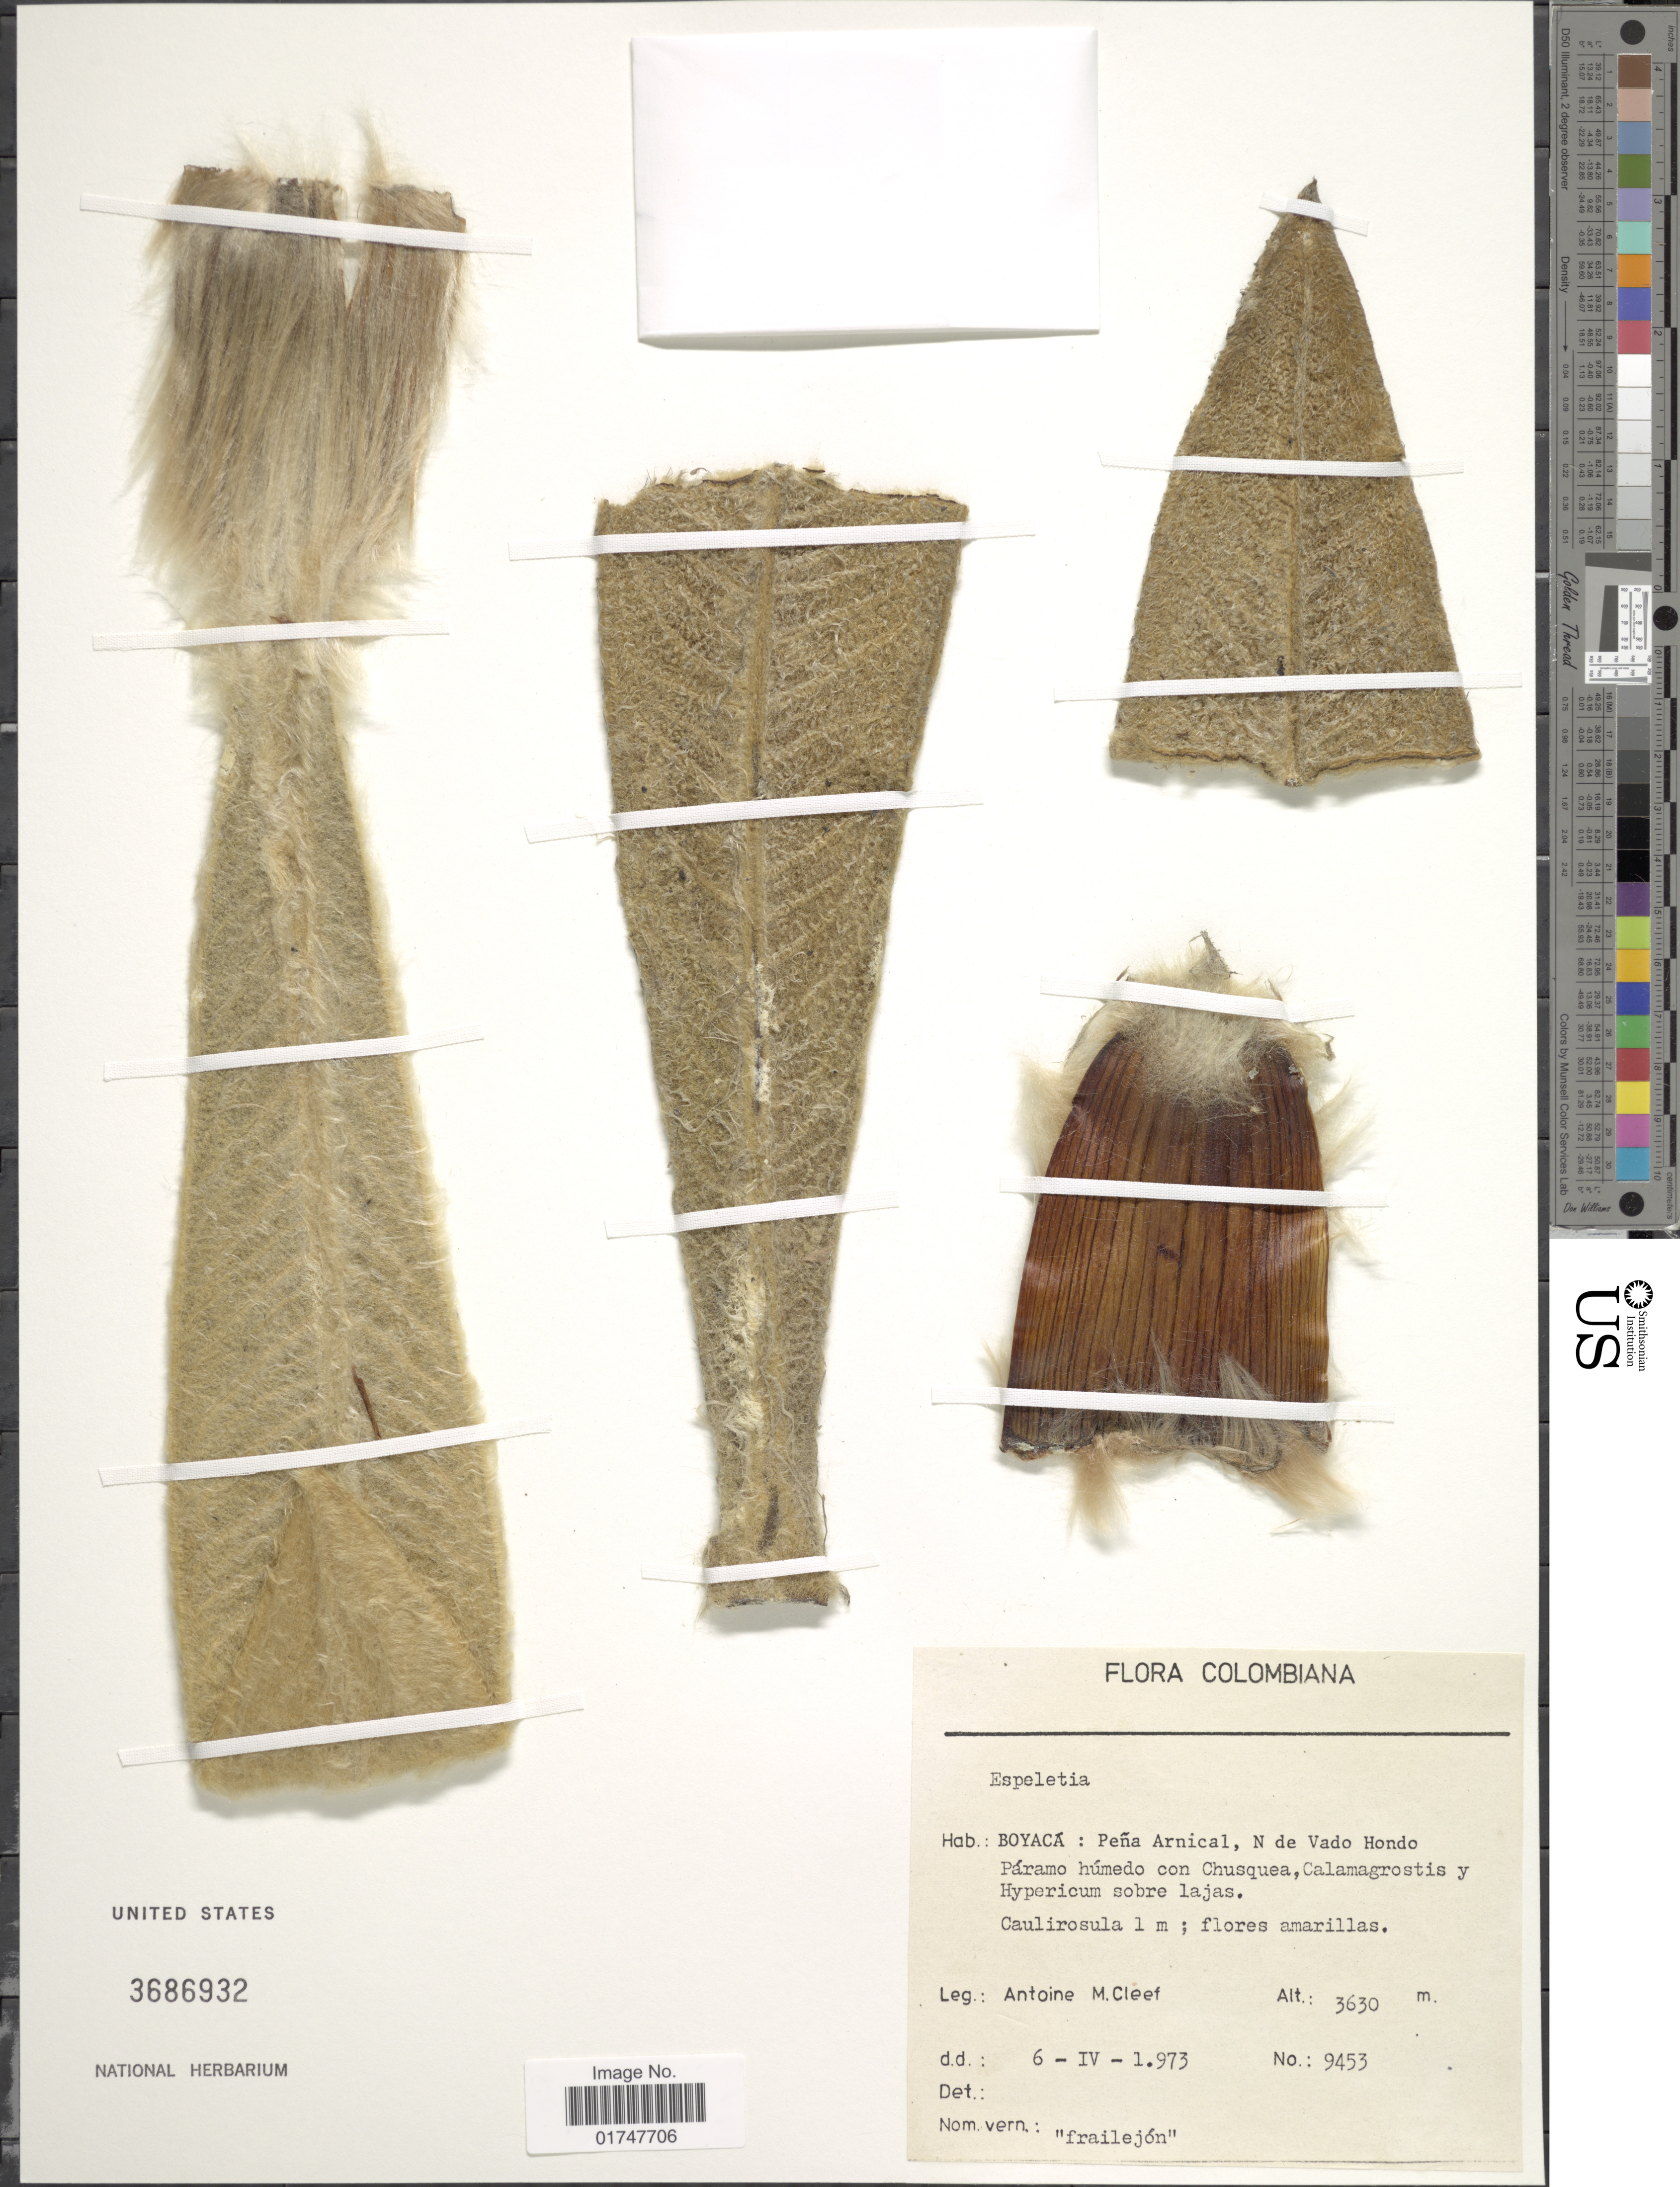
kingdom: Plantae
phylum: Tracheophyta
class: Magnoliopsida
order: Asterales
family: Asteraceae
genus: Espeletia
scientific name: Espeletia sp.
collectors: A. M. Cleef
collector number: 9453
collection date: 1973-04-06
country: Colombia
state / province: Boyacá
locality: Peña Arnical, N de Vado Hondo Páramo húmedo con Chusquea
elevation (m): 3630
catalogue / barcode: US 3686932